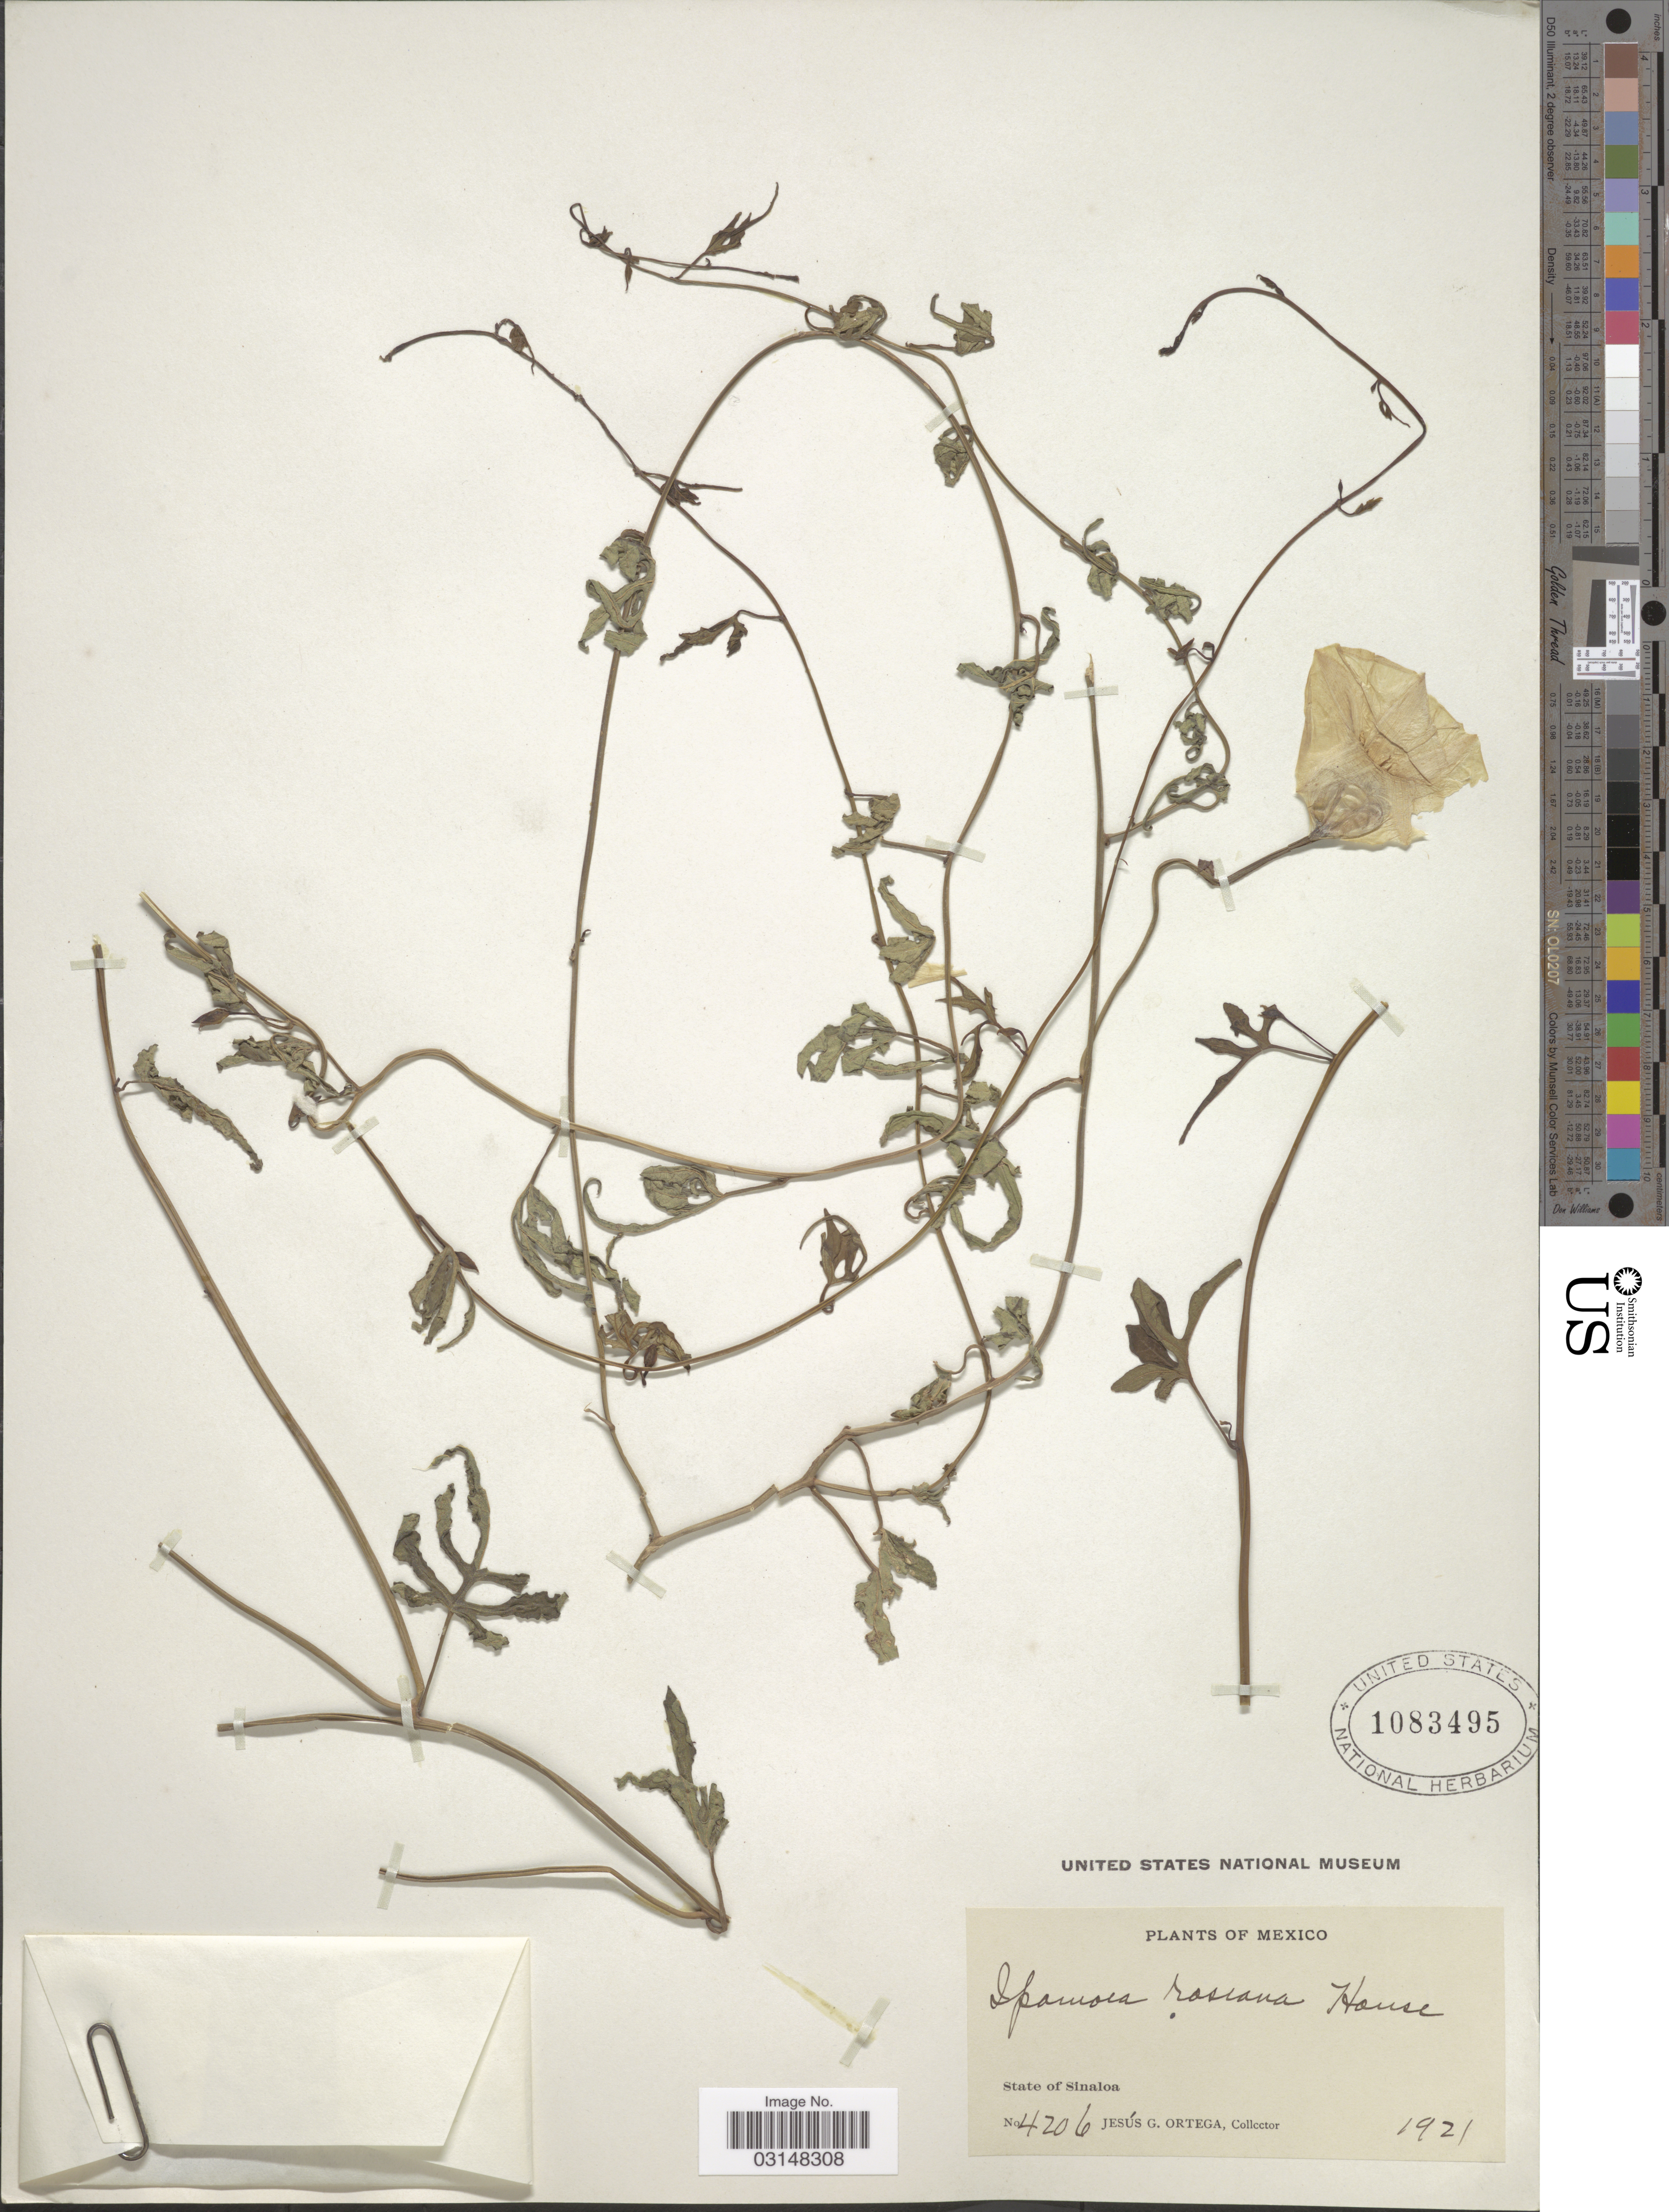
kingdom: Plantae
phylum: Tracheophyta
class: Magnoliopsida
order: Solanales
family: Convolvulaceae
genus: Operculina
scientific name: Operculina roseana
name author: House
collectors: J. Ortega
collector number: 4206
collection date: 1921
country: Mexico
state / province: Sinaloa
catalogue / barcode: US 1083495